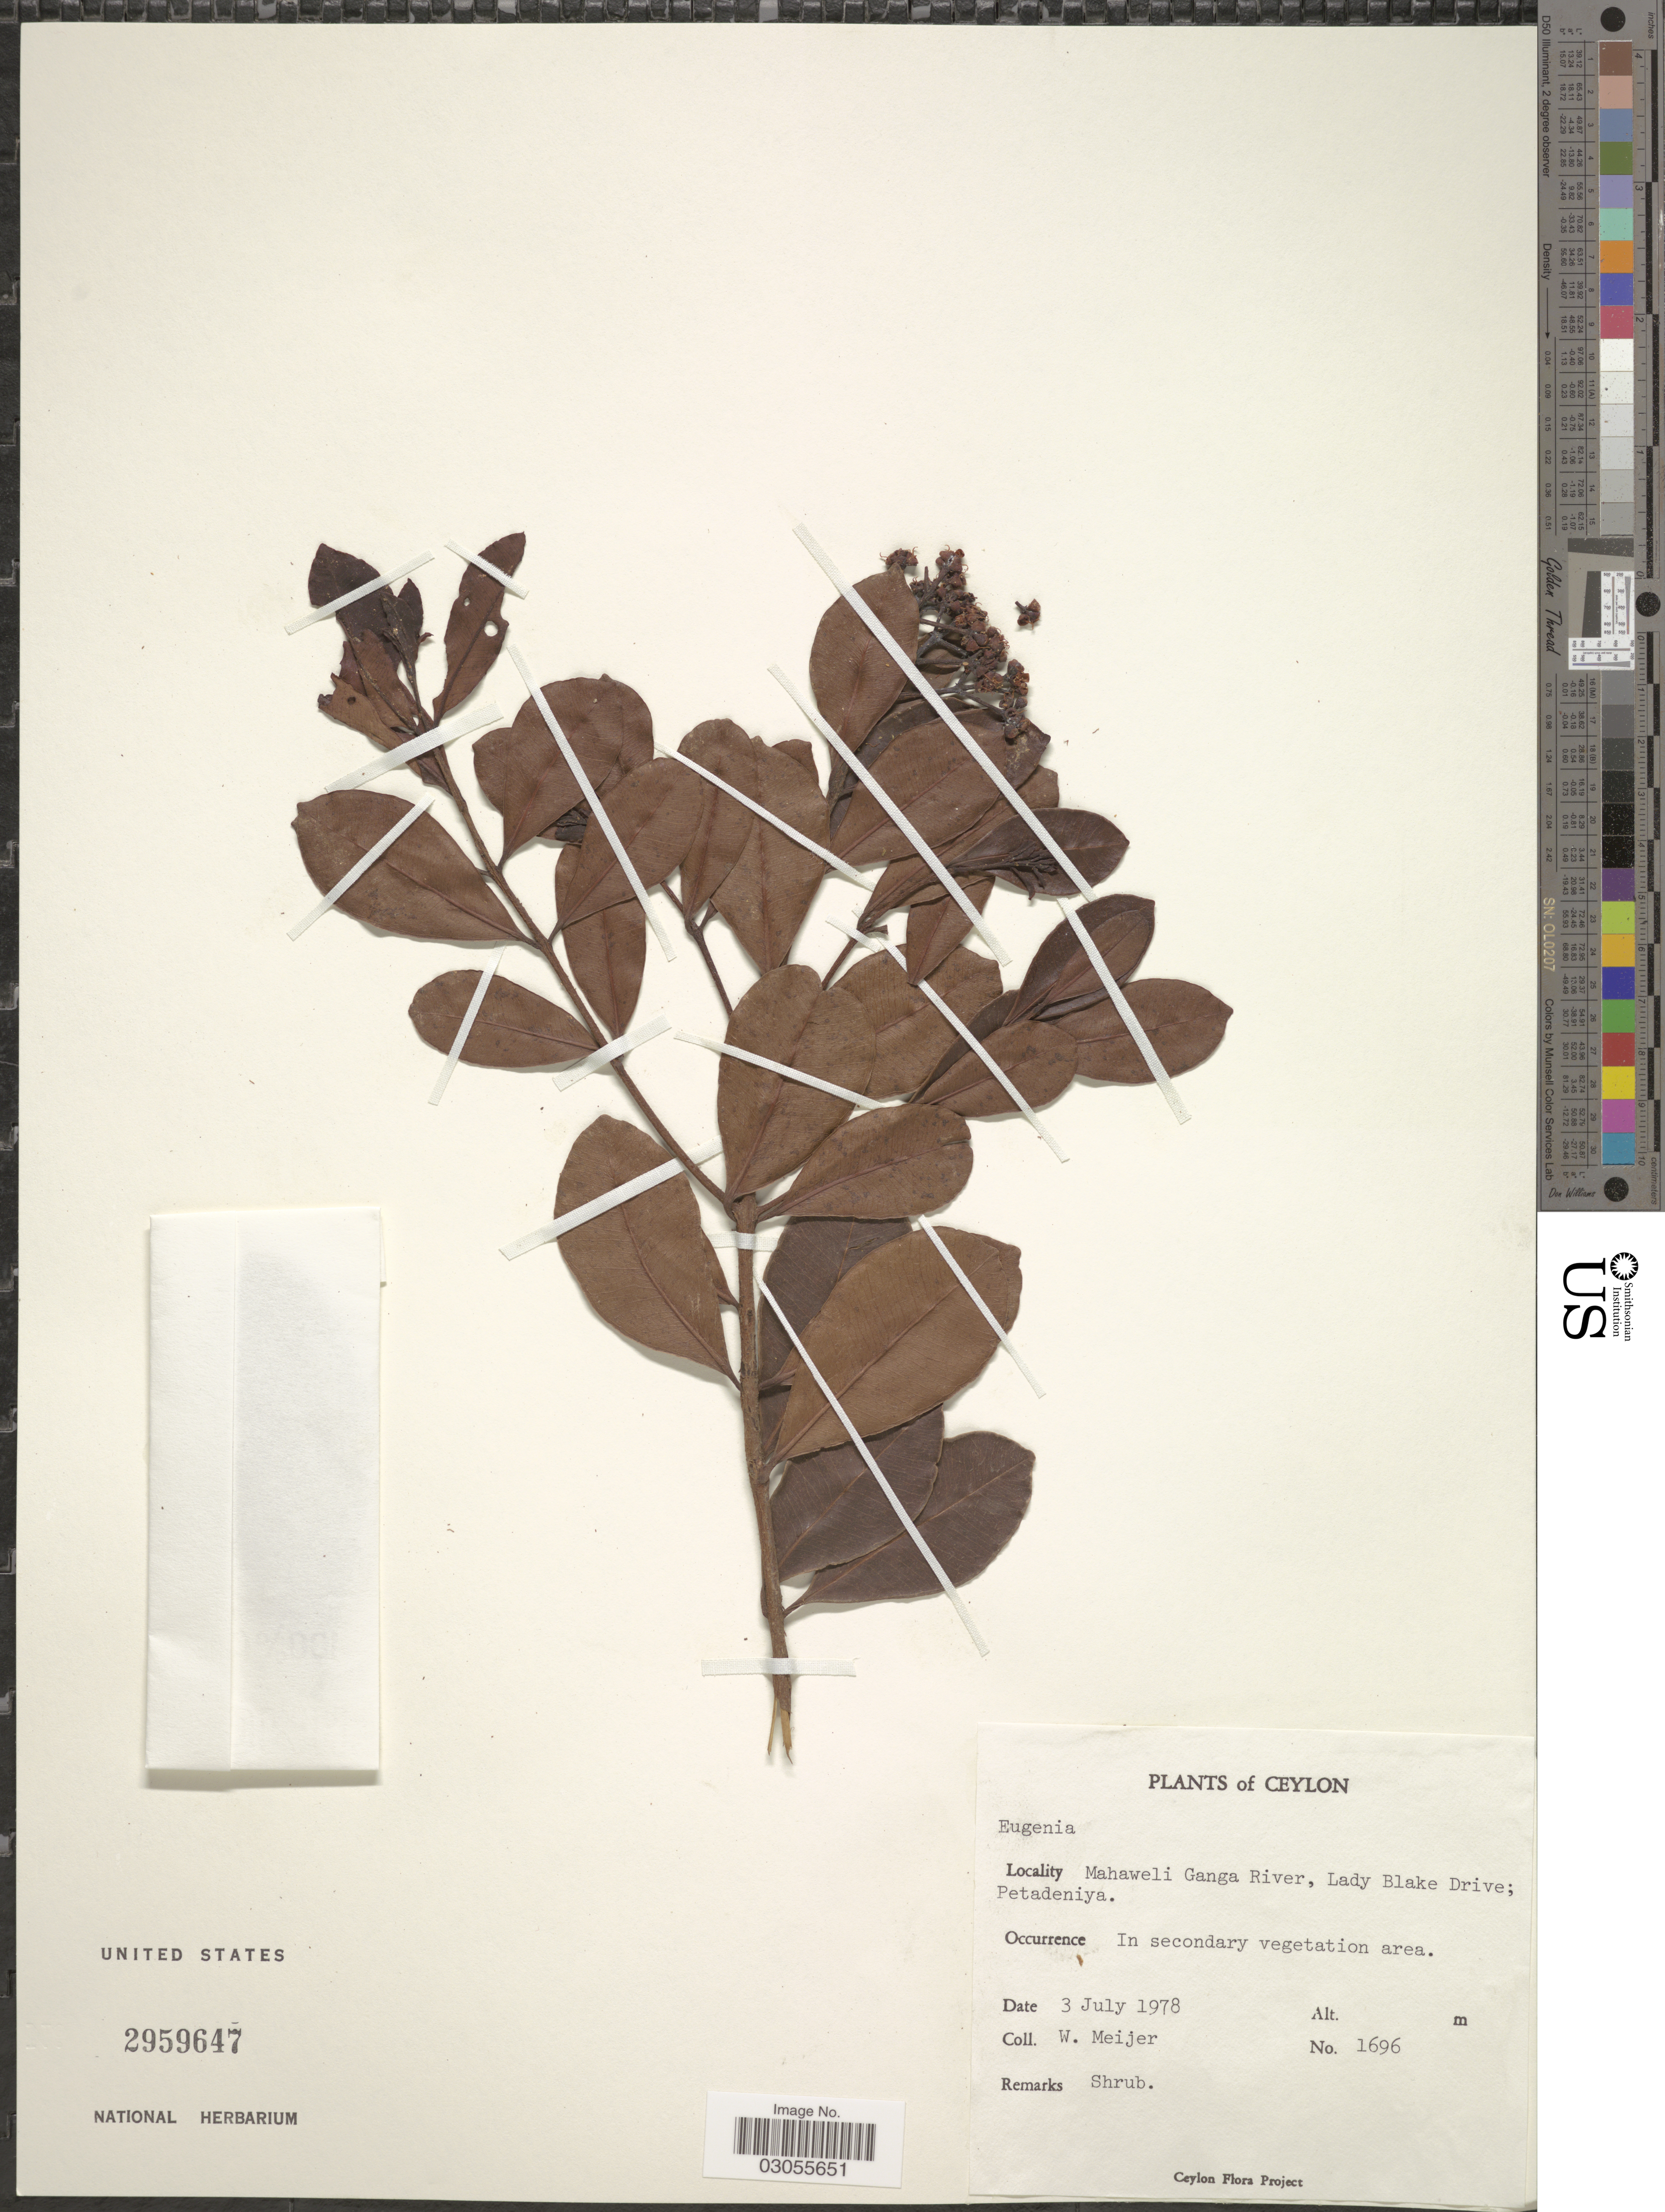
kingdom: Plantae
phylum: Tracheophyta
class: Magnoliopsida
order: Myrtales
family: Myrtaceae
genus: Syzygium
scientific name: Syzygium sp.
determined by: Strong, M. T., (US), Smithsonian Institution - National Museum of Natural History (UNITED STATES)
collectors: W. Meijer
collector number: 1696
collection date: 1978-07-03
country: Sri Lanka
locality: Ceylon. Mahaweli Ganga River, Lady Blake Drive; Petadeniya.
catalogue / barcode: US 2959647